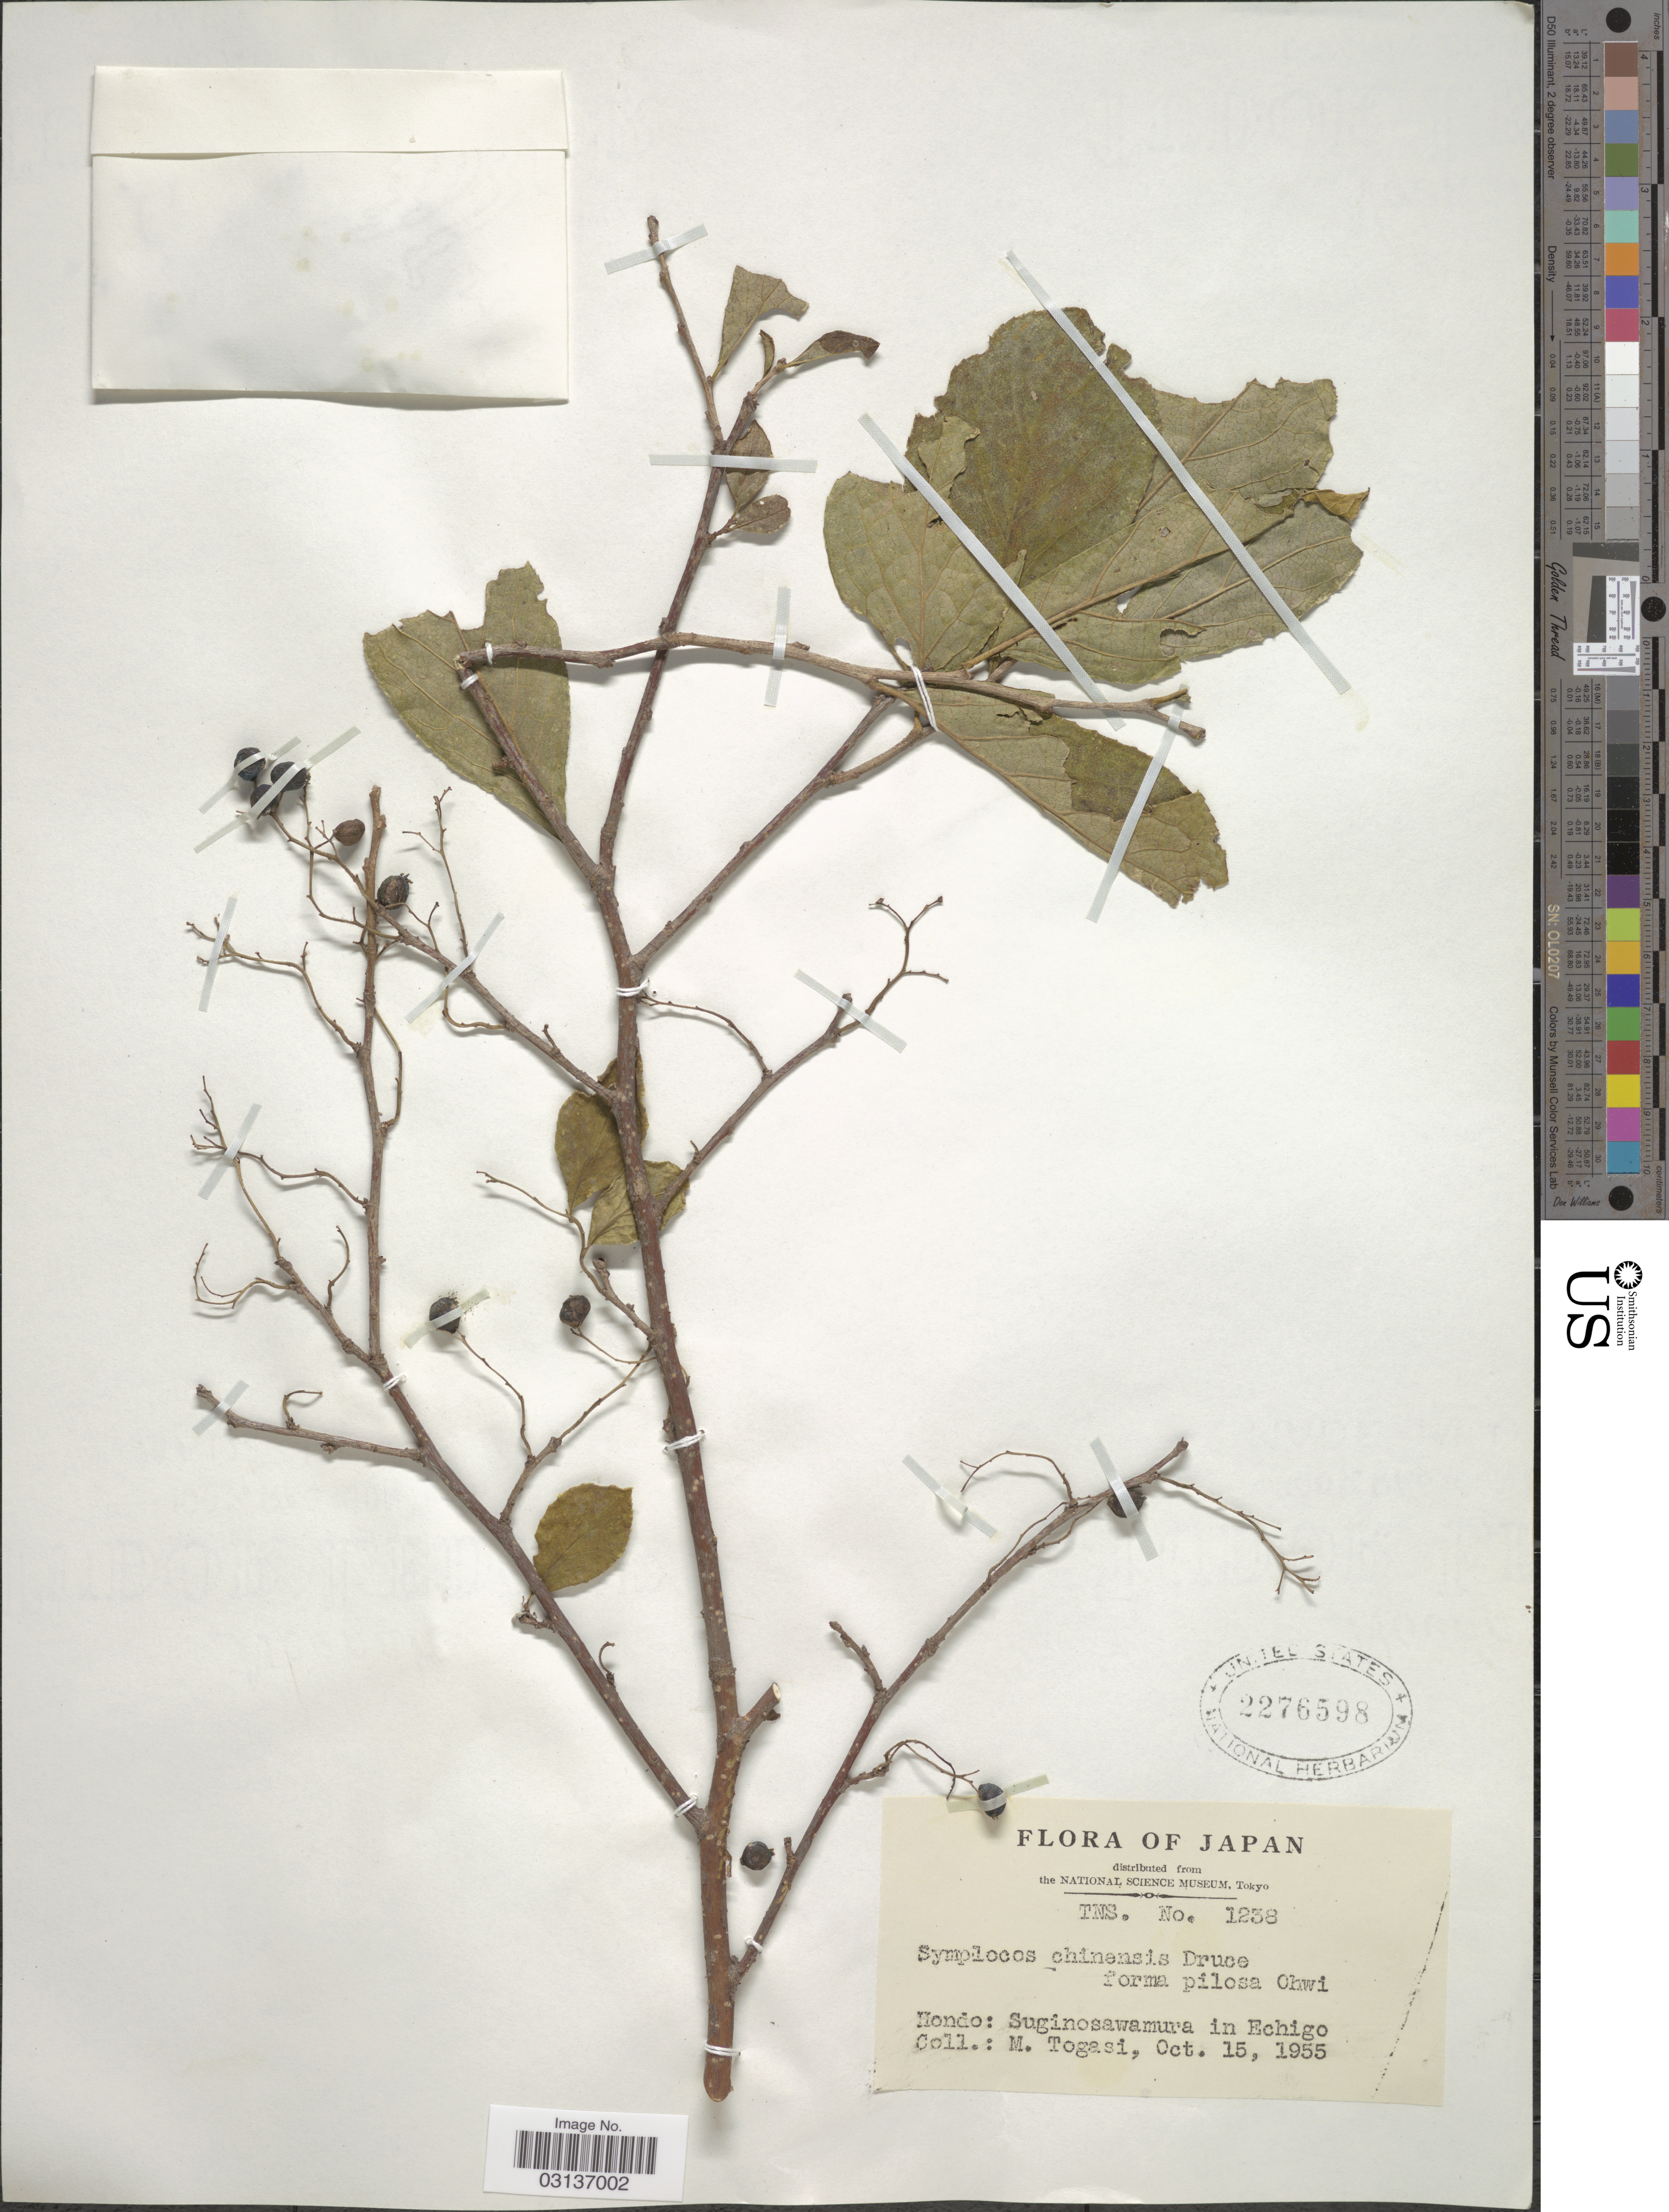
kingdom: Plantae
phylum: Tracheophyta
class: Magnoliopsida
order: Ericales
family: Symplocaceae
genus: Symplocos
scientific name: Symplocos paniculata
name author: Miq.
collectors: M. Togasi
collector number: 1238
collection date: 1955-10-15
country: Japan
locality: Hondo: Suginosawamura in Echigo.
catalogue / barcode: US 2276598